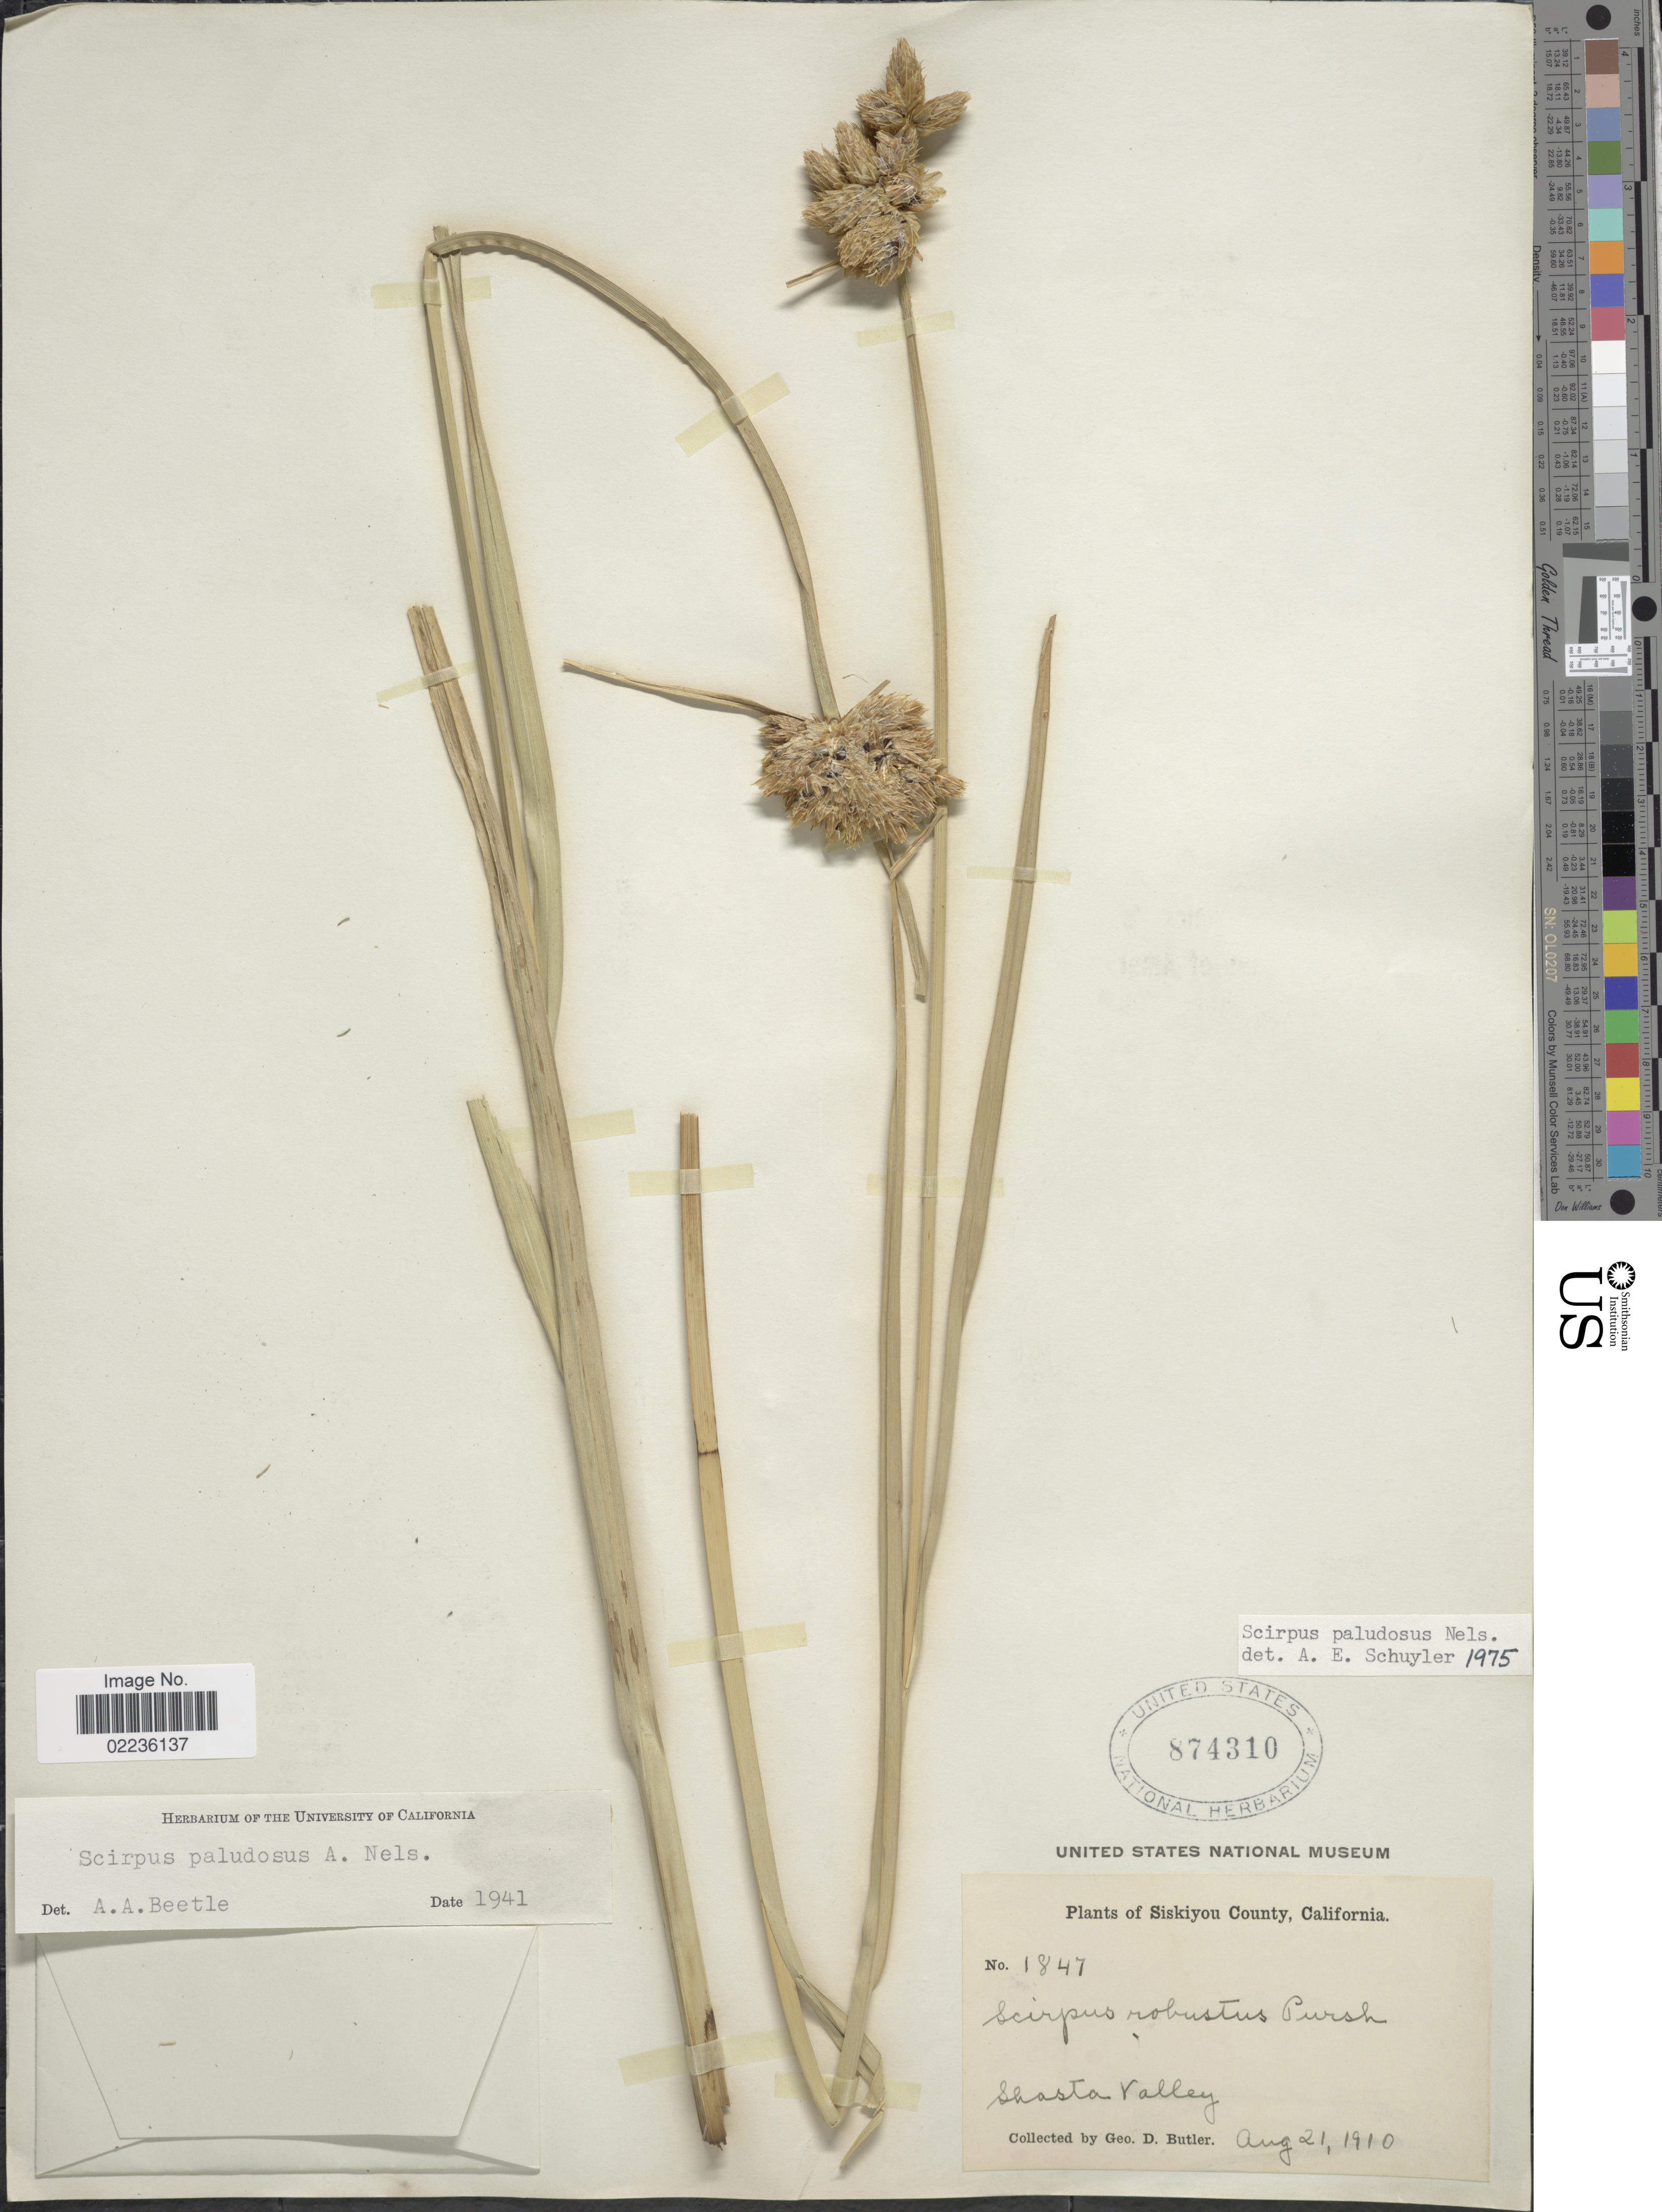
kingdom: Plantae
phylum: Tracheophyta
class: Liliopsida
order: Poales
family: Cyperaceae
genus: Bolboschoenus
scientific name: Bolboschoenus maritimus subsp. paludosus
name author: (A. Nelson) T. Koyama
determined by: Strong, M. T., (US), Smithsonian Institution - National Museum of Natural History (UNITED STATES)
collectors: G. D. Butler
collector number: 1847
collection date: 1910-08-21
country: United States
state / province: California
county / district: Siskiyou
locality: Siskiyou County. Shasta Valley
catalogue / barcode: US 874310